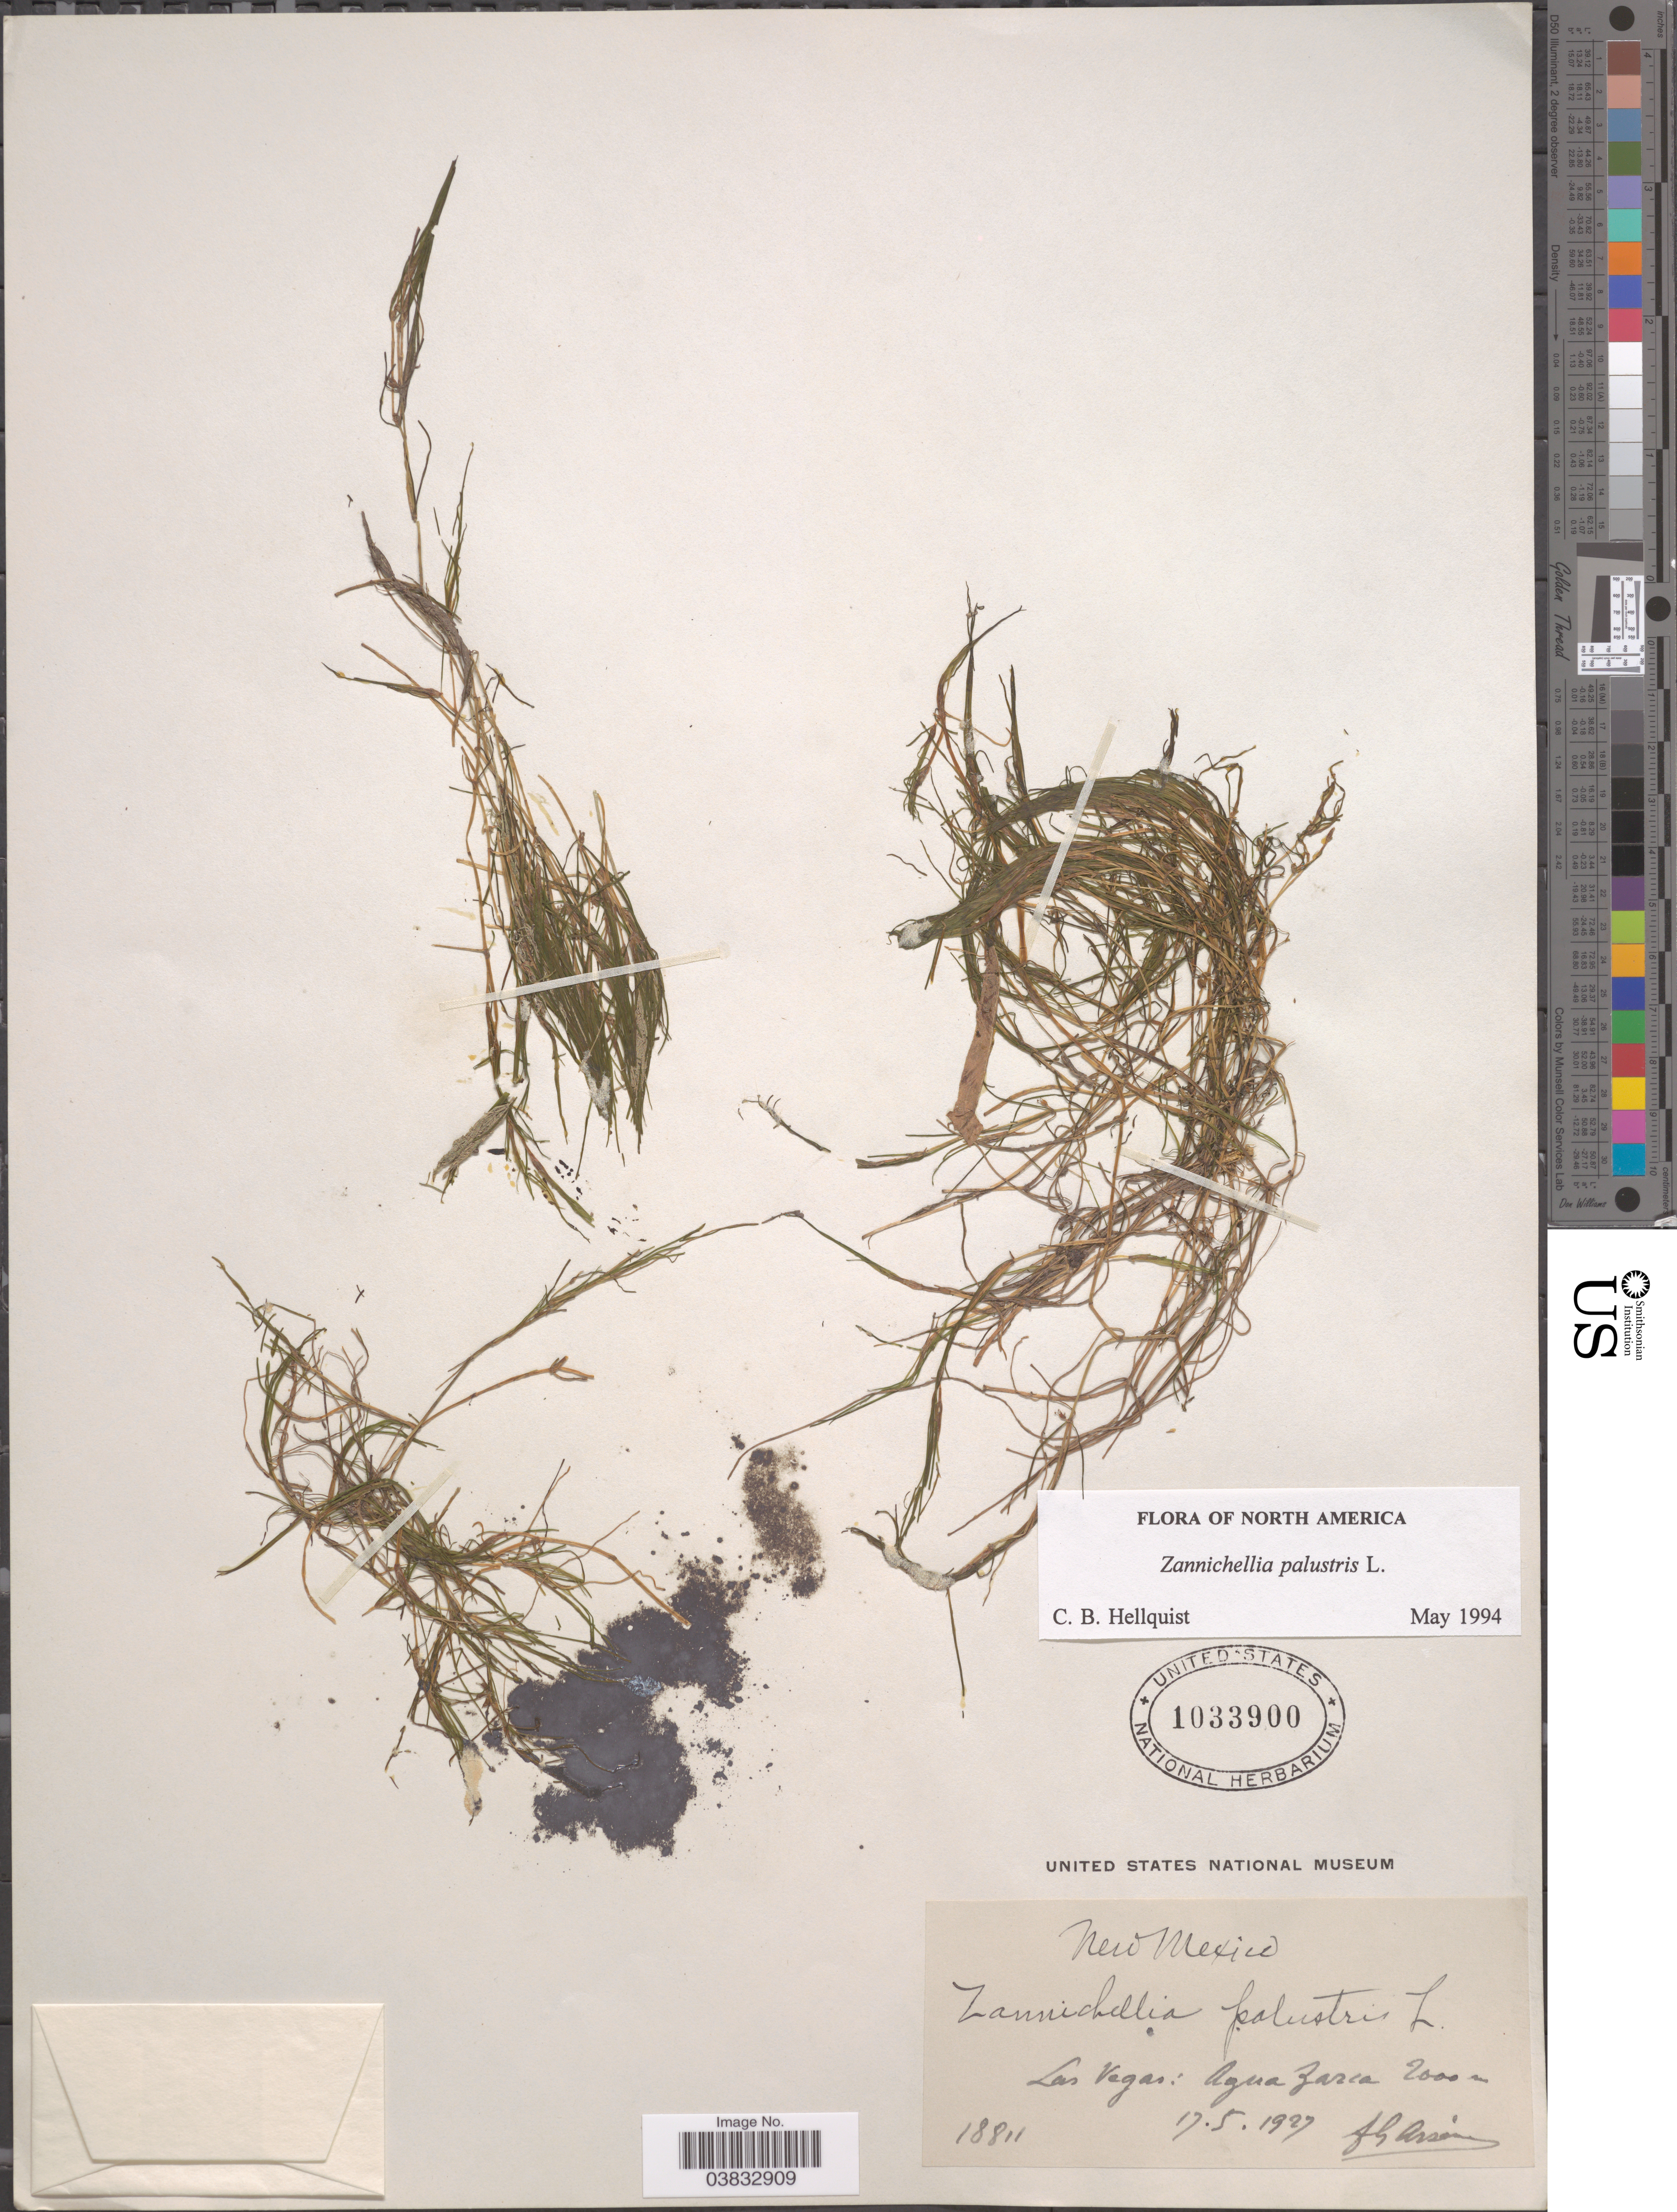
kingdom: Plantae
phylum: Tracheophyta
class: Liliopsida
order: Alismatales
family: Potamogetonaceae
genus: Zannichellia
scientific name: Zannichellia palustris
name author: L.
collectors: Bro. G. Arsène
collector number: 18811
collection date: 1927-05-17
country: United States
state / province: New Mexico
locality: Las Vegas: Agua Zarca.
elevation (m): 2000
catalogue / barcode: US 1033900